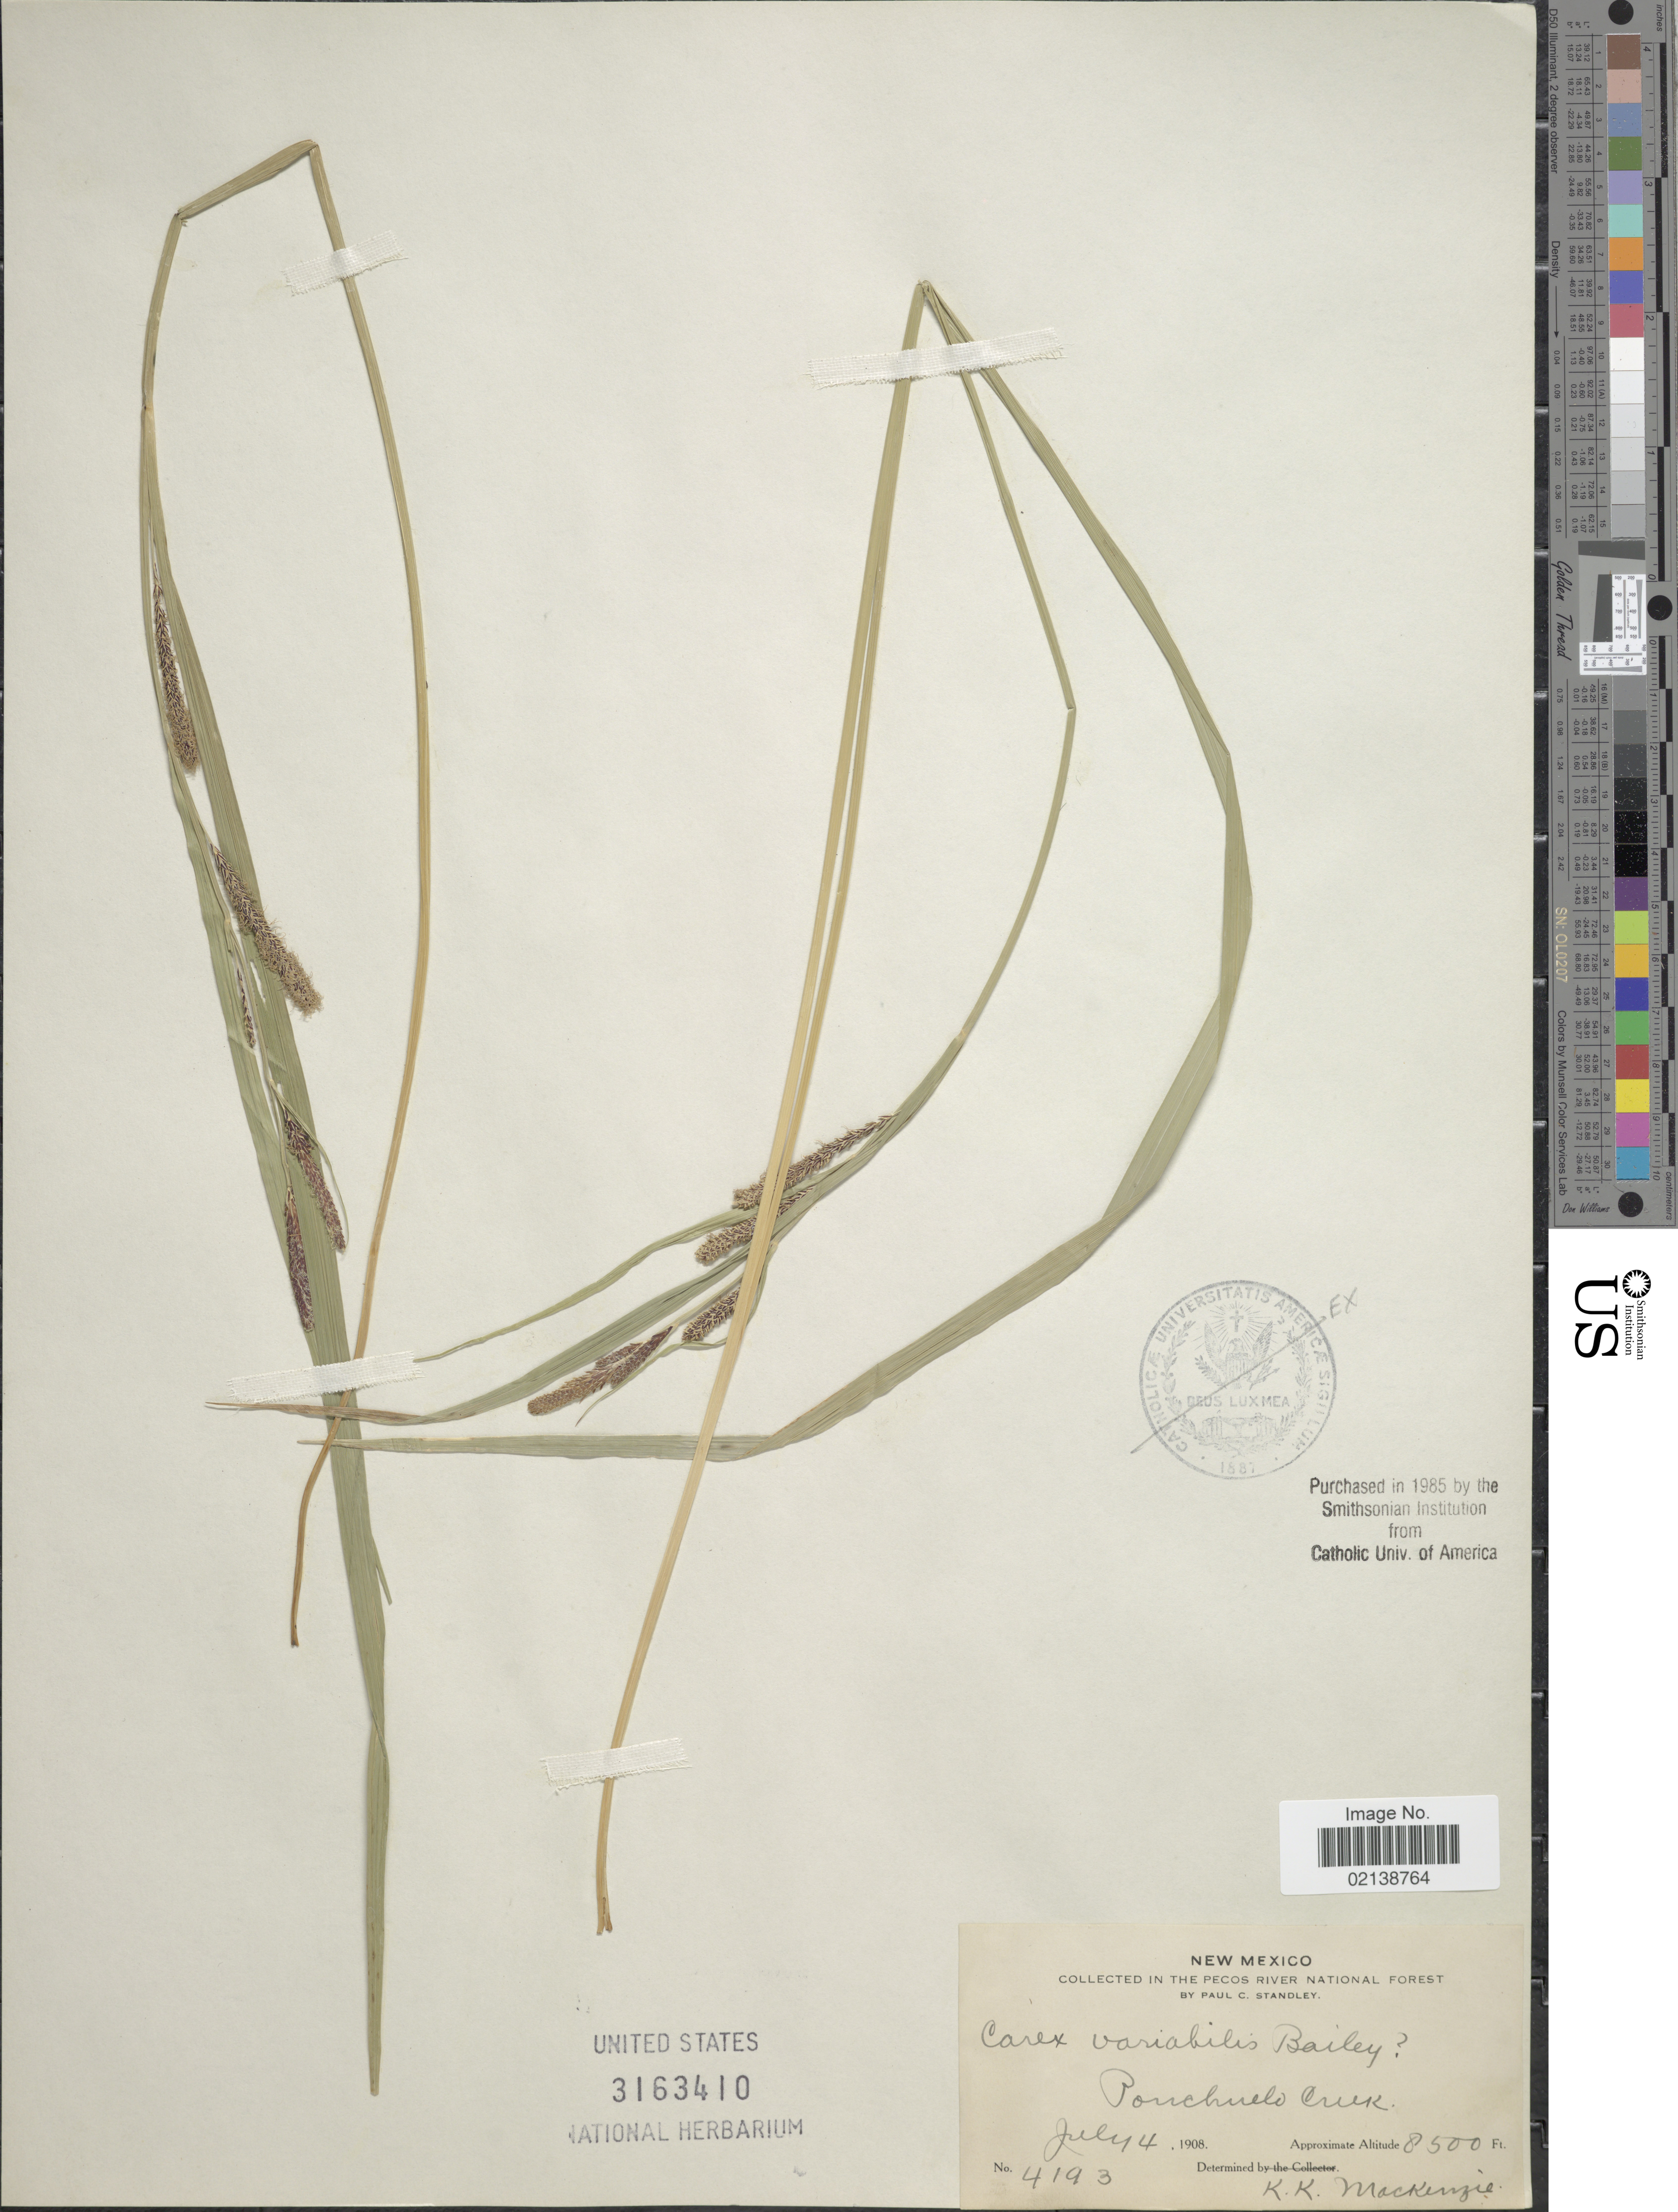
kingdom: Plantae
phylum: Tracheophyta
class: Liliopsida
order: Poales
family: Cyperaceae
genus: Carex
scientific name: Carex aquatilis var. aquatilis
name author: Wahlenb.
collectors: P. C. Standley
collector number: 4193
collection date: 1908-07-04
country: United States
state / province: New Mexico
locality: The Pecos River National Forest, Ponchuelo Creek.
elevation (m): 2591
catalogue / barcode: US 3163410